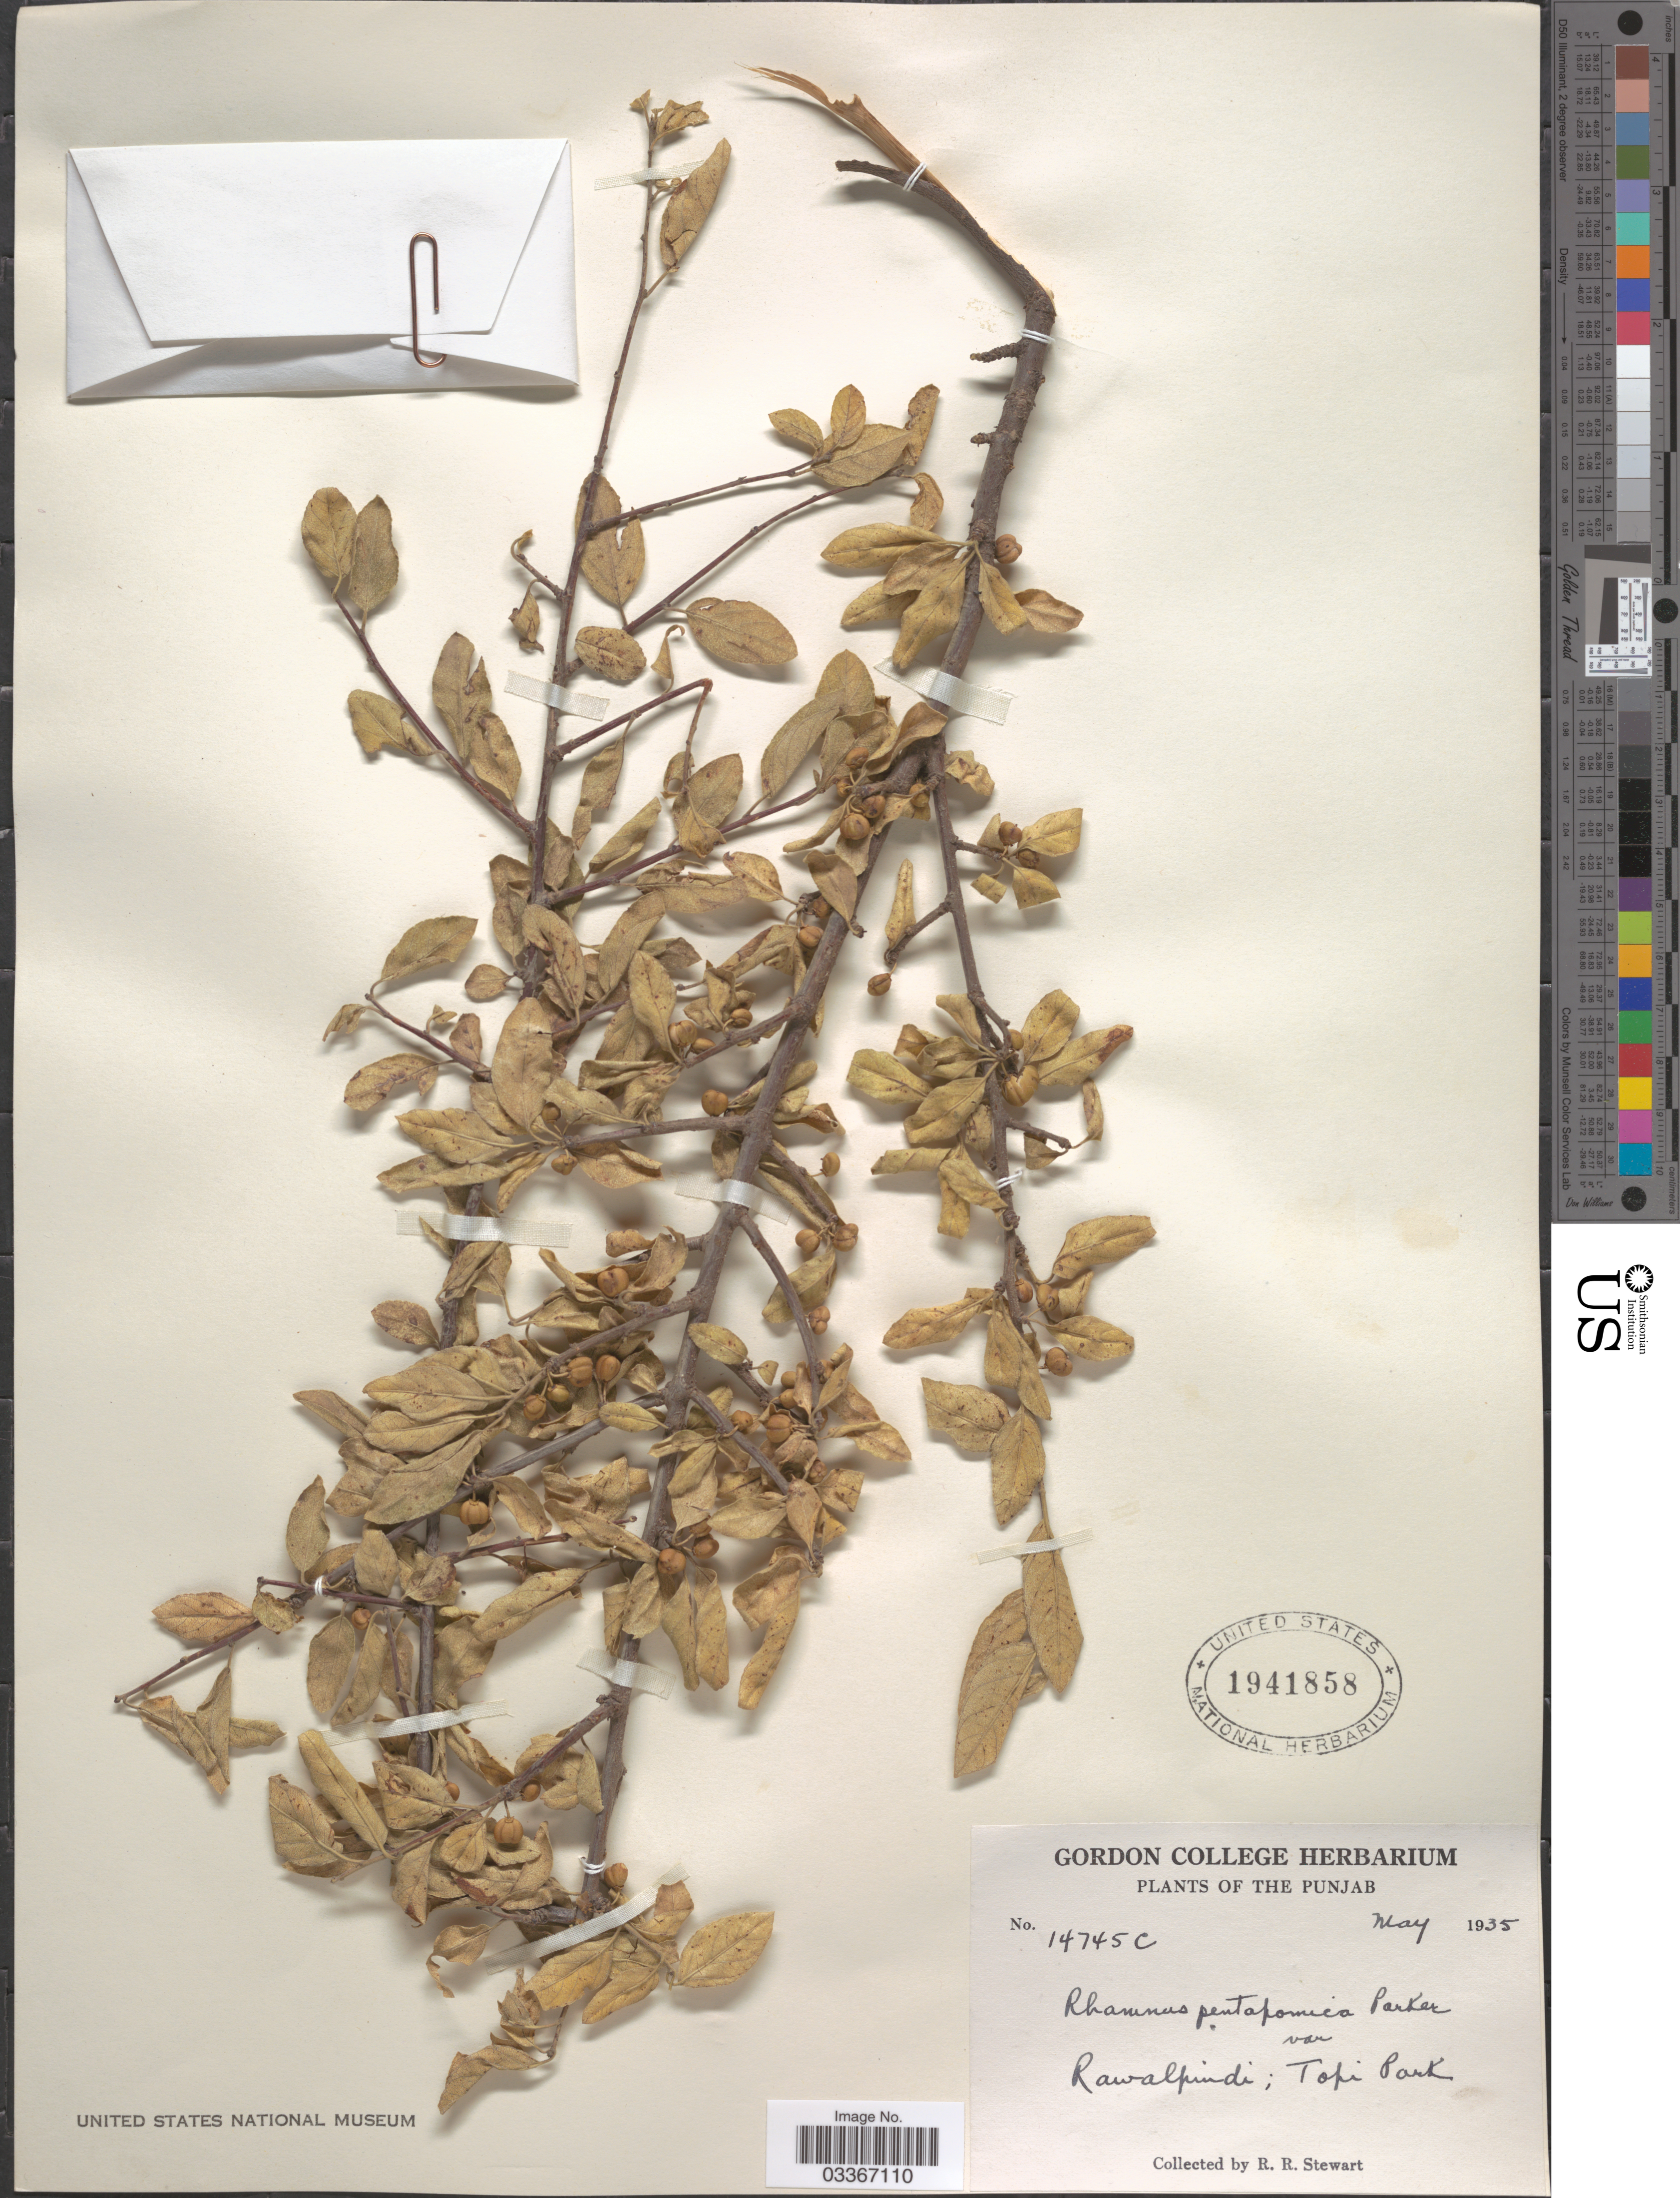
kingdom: Plantae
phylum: Tracheophyta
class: Magnoliopsida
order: Rosales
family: Rhamnaceae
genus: Rhamnus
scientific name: Rhamnus pentapomica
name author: R. Parker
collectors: R. Stewart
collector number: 14745c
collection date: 1935-05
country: Pakistan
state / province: Punjab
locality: Rawalpindi; Topi Park.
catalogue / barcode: US 1941858